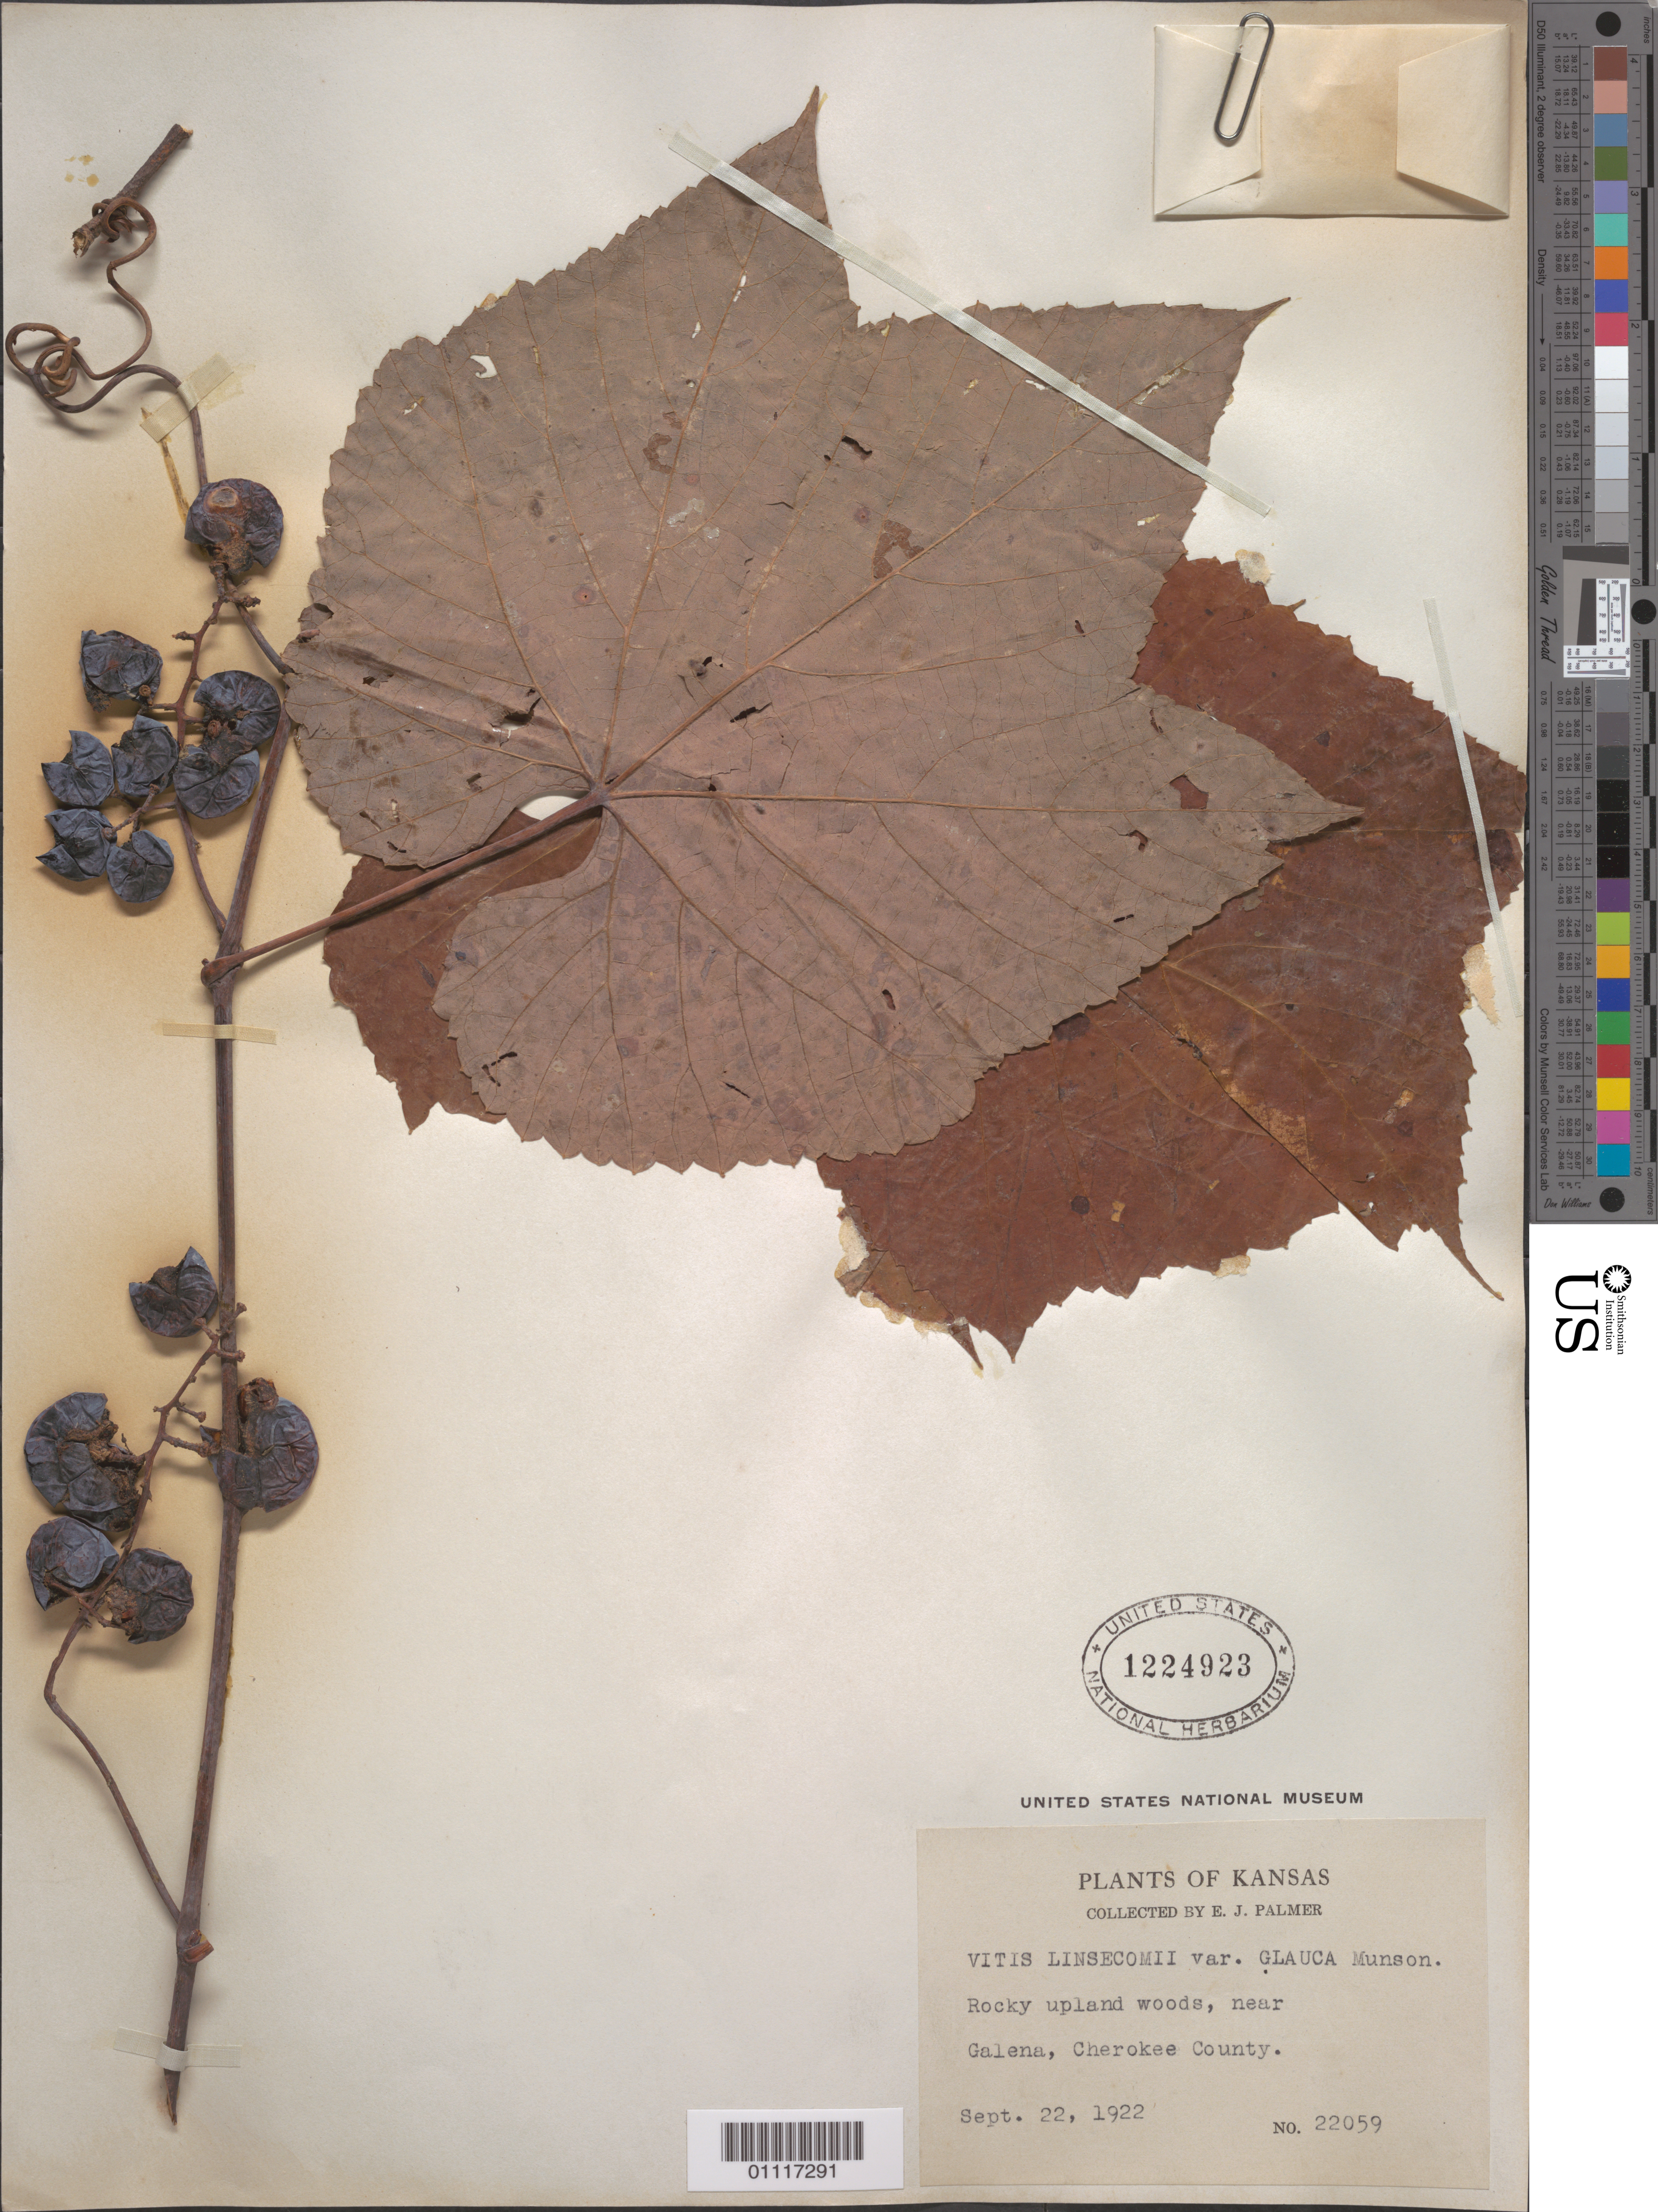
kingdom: Plantae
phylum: Tracheophyta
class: Magnoliopsida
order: Vitales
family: Vitaceae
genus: Vitis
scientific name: Vitis linsecomii var. glauca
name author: Munson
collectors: E. J. Palmer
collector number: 22059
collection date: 1922-09-22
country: United States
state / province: Kansas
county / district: Cherokee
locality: near Galena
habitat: Rocky upland woods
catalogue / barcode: US 1224923